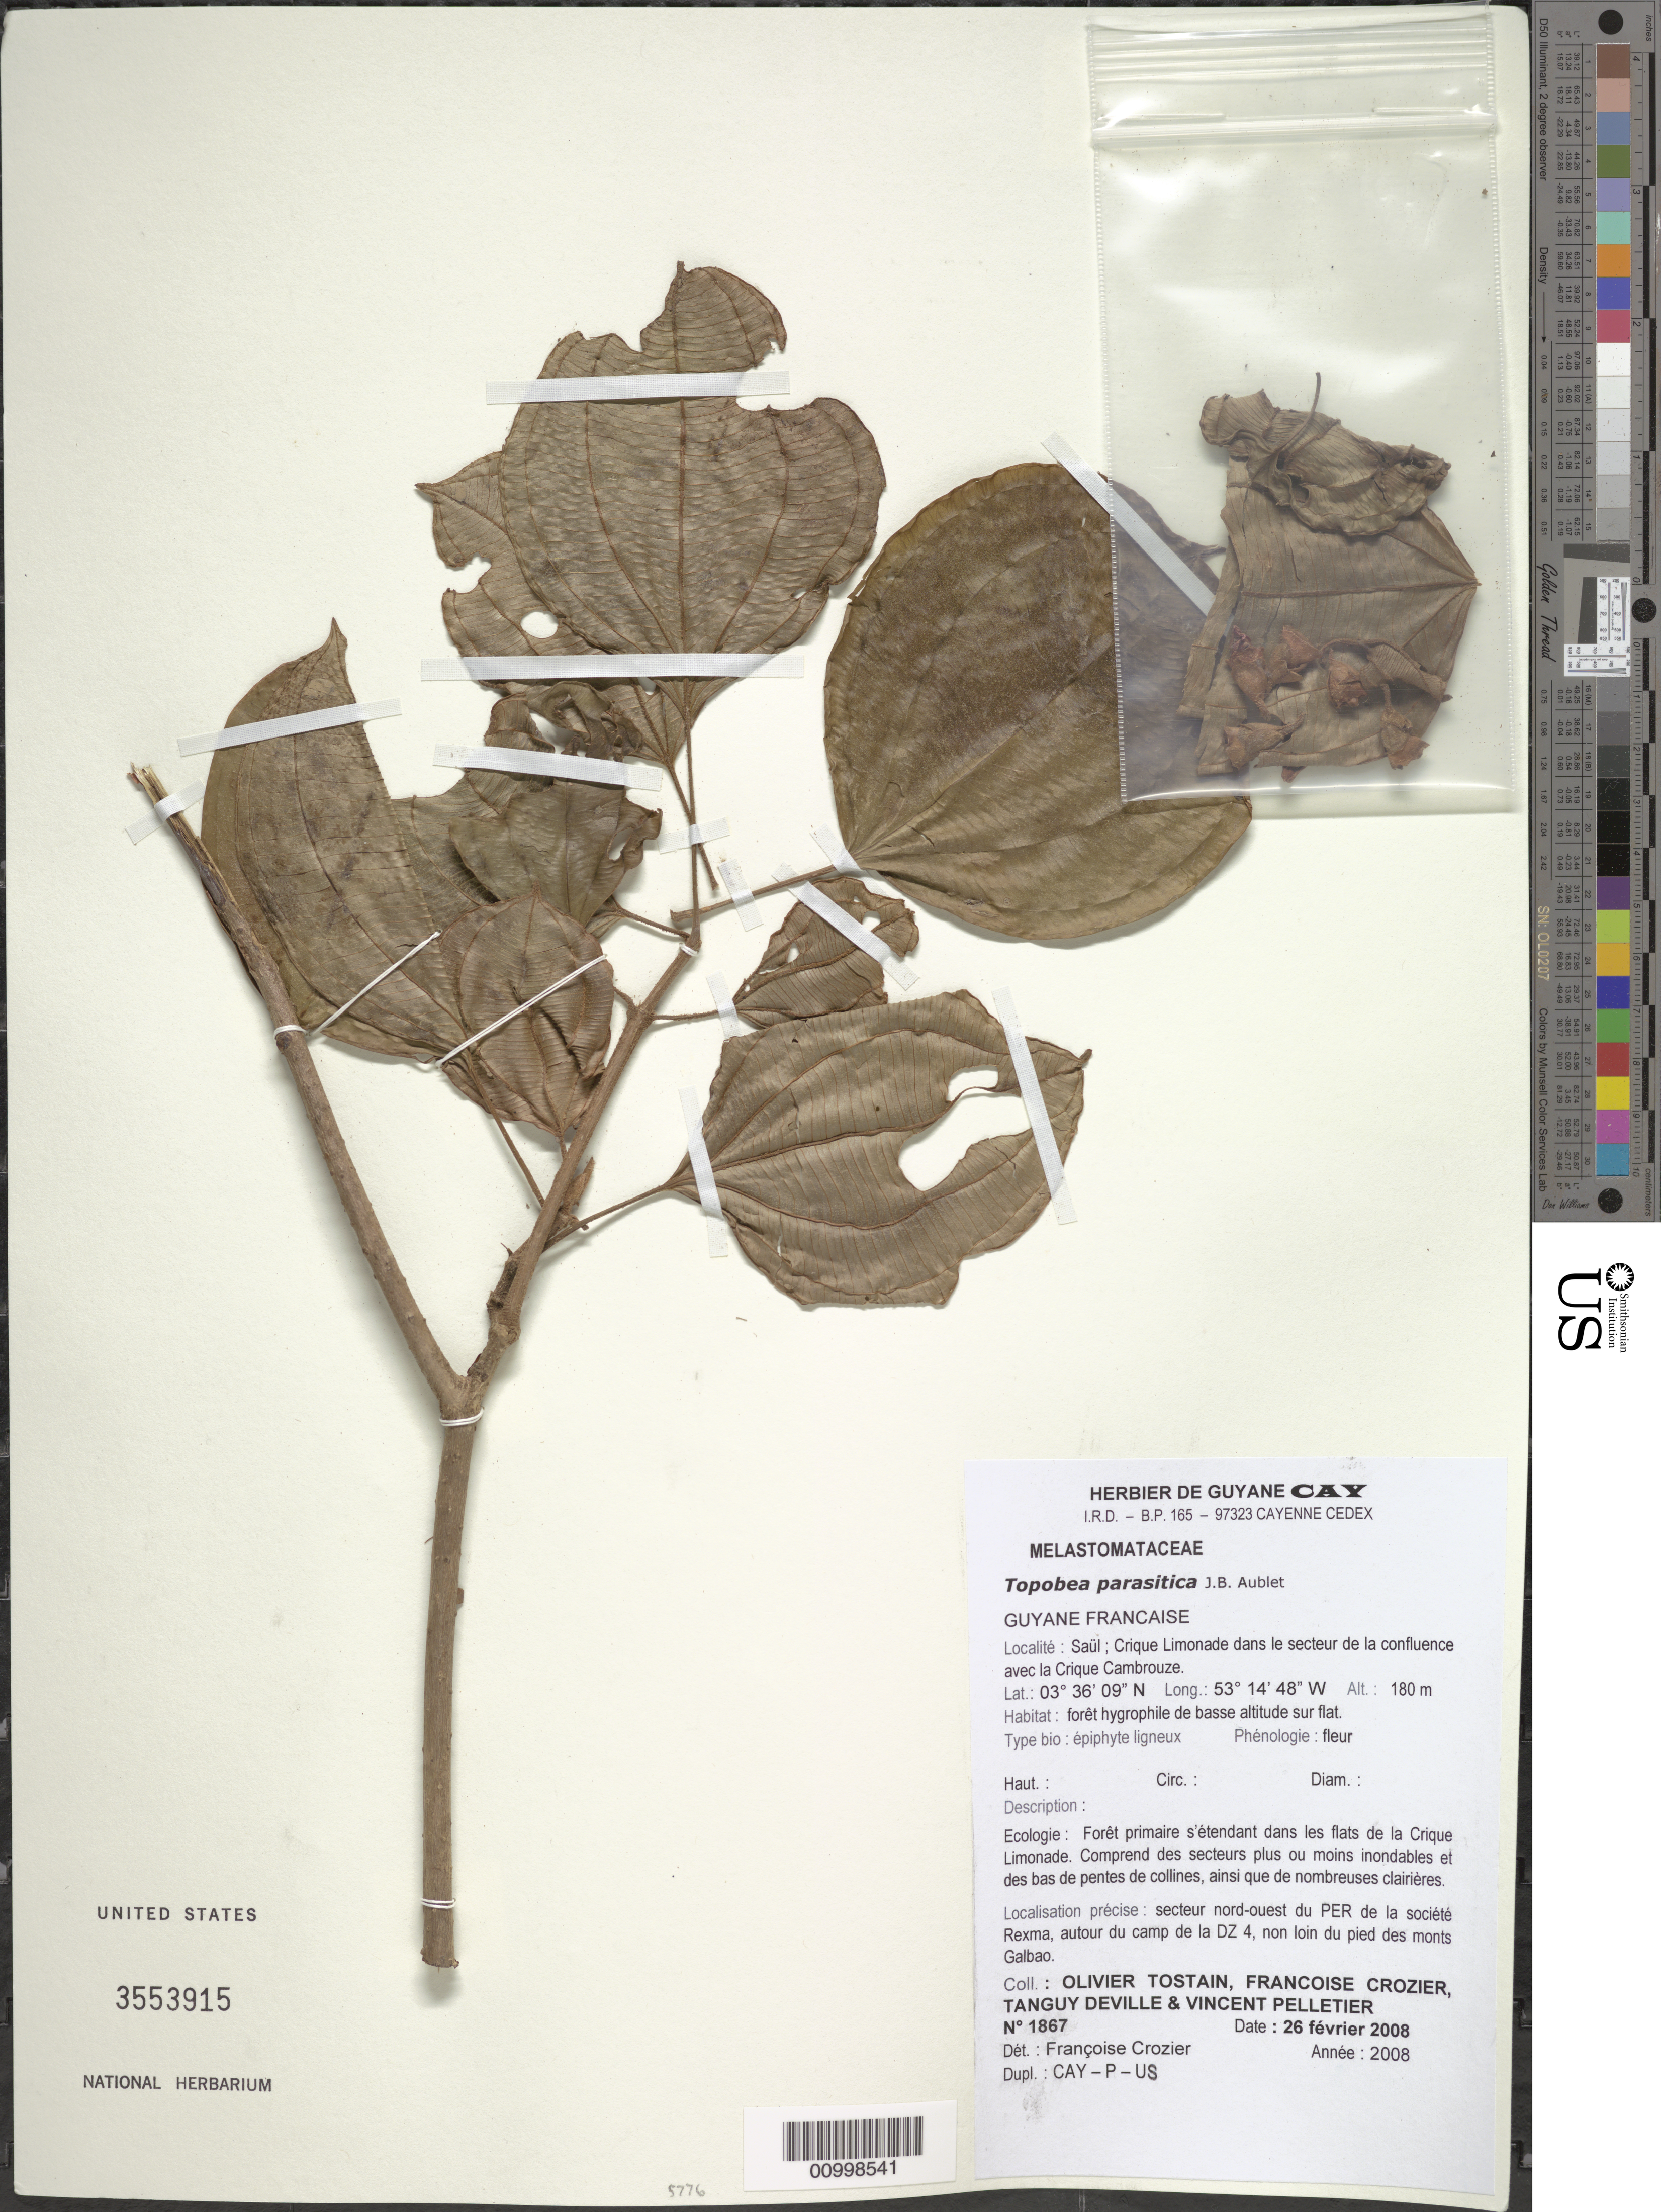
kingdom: Plantae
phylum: Tracheophyta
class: Magnoliopsida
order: Myrtales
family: Melastomataceae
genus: Topobea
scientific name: Topobea parasitica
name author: Aubl.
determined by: Crozier, F.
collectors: O. Tostain, F. Crozier, T. Deville & V. Pelletier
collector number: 1867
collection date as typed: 26-Feb-08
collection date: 2008-02-26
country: French Guiana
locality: Saul; Crique Limonade dans le secteur de la confluence avec la Crique Cambrouze. Secteur NO du PER de la societe Rexma, autour du camp de la DZ 4, non loin du pied des monts Galbao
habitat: Foret hygrophile de basse alititude sur flat. Foret primaire s'etendant dans les flats de la Crique Limonade. Comprend des secteurs plus ou moins…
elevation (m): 180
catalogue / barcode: US 3553915